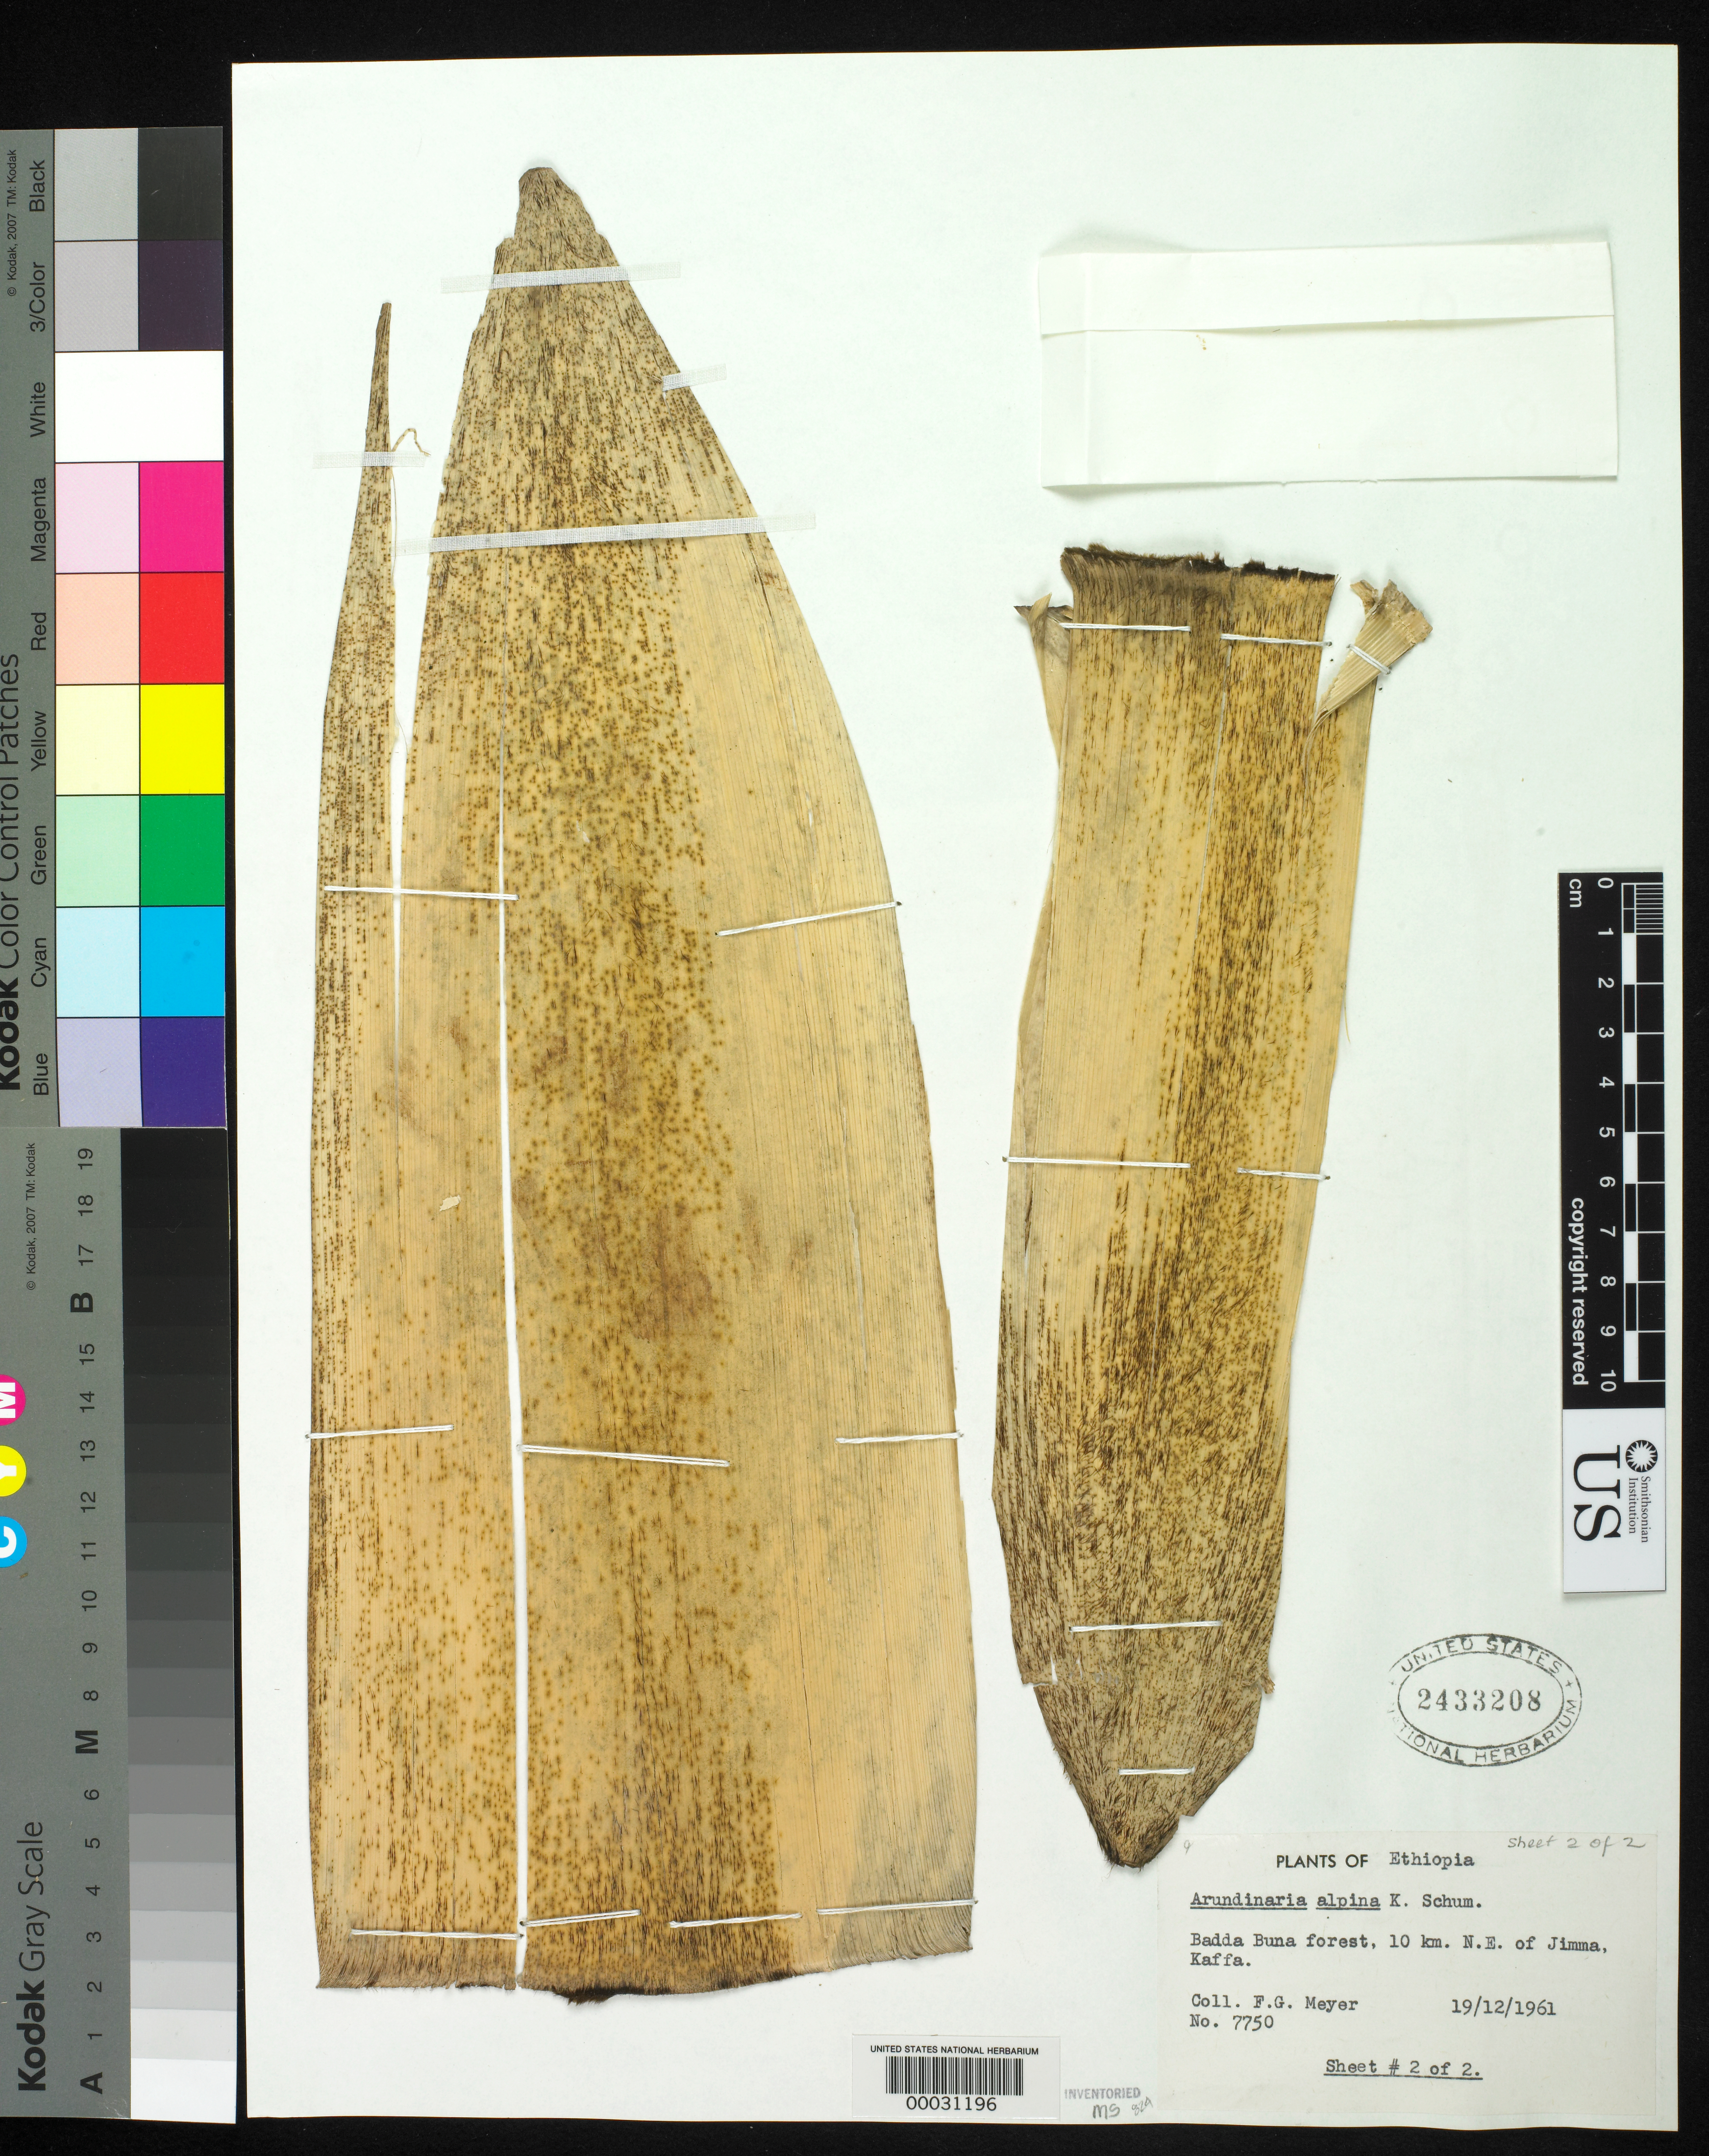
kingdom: Plantae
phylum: Tracheophyta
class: Liliopsida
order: Poales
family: Poaceae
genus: Oldeania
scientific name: Oldeania alpina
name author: (K. Schum.) Stapleton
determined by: Poaceae Reorganization Project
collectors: F. G. Meyer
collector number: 7750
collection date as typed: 19 Dec 1961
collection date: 1961-12-19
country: Ethiopia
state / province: South West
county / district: Keffa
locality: Badda buna forest, jimma, kaffa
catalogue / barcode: US 2433208